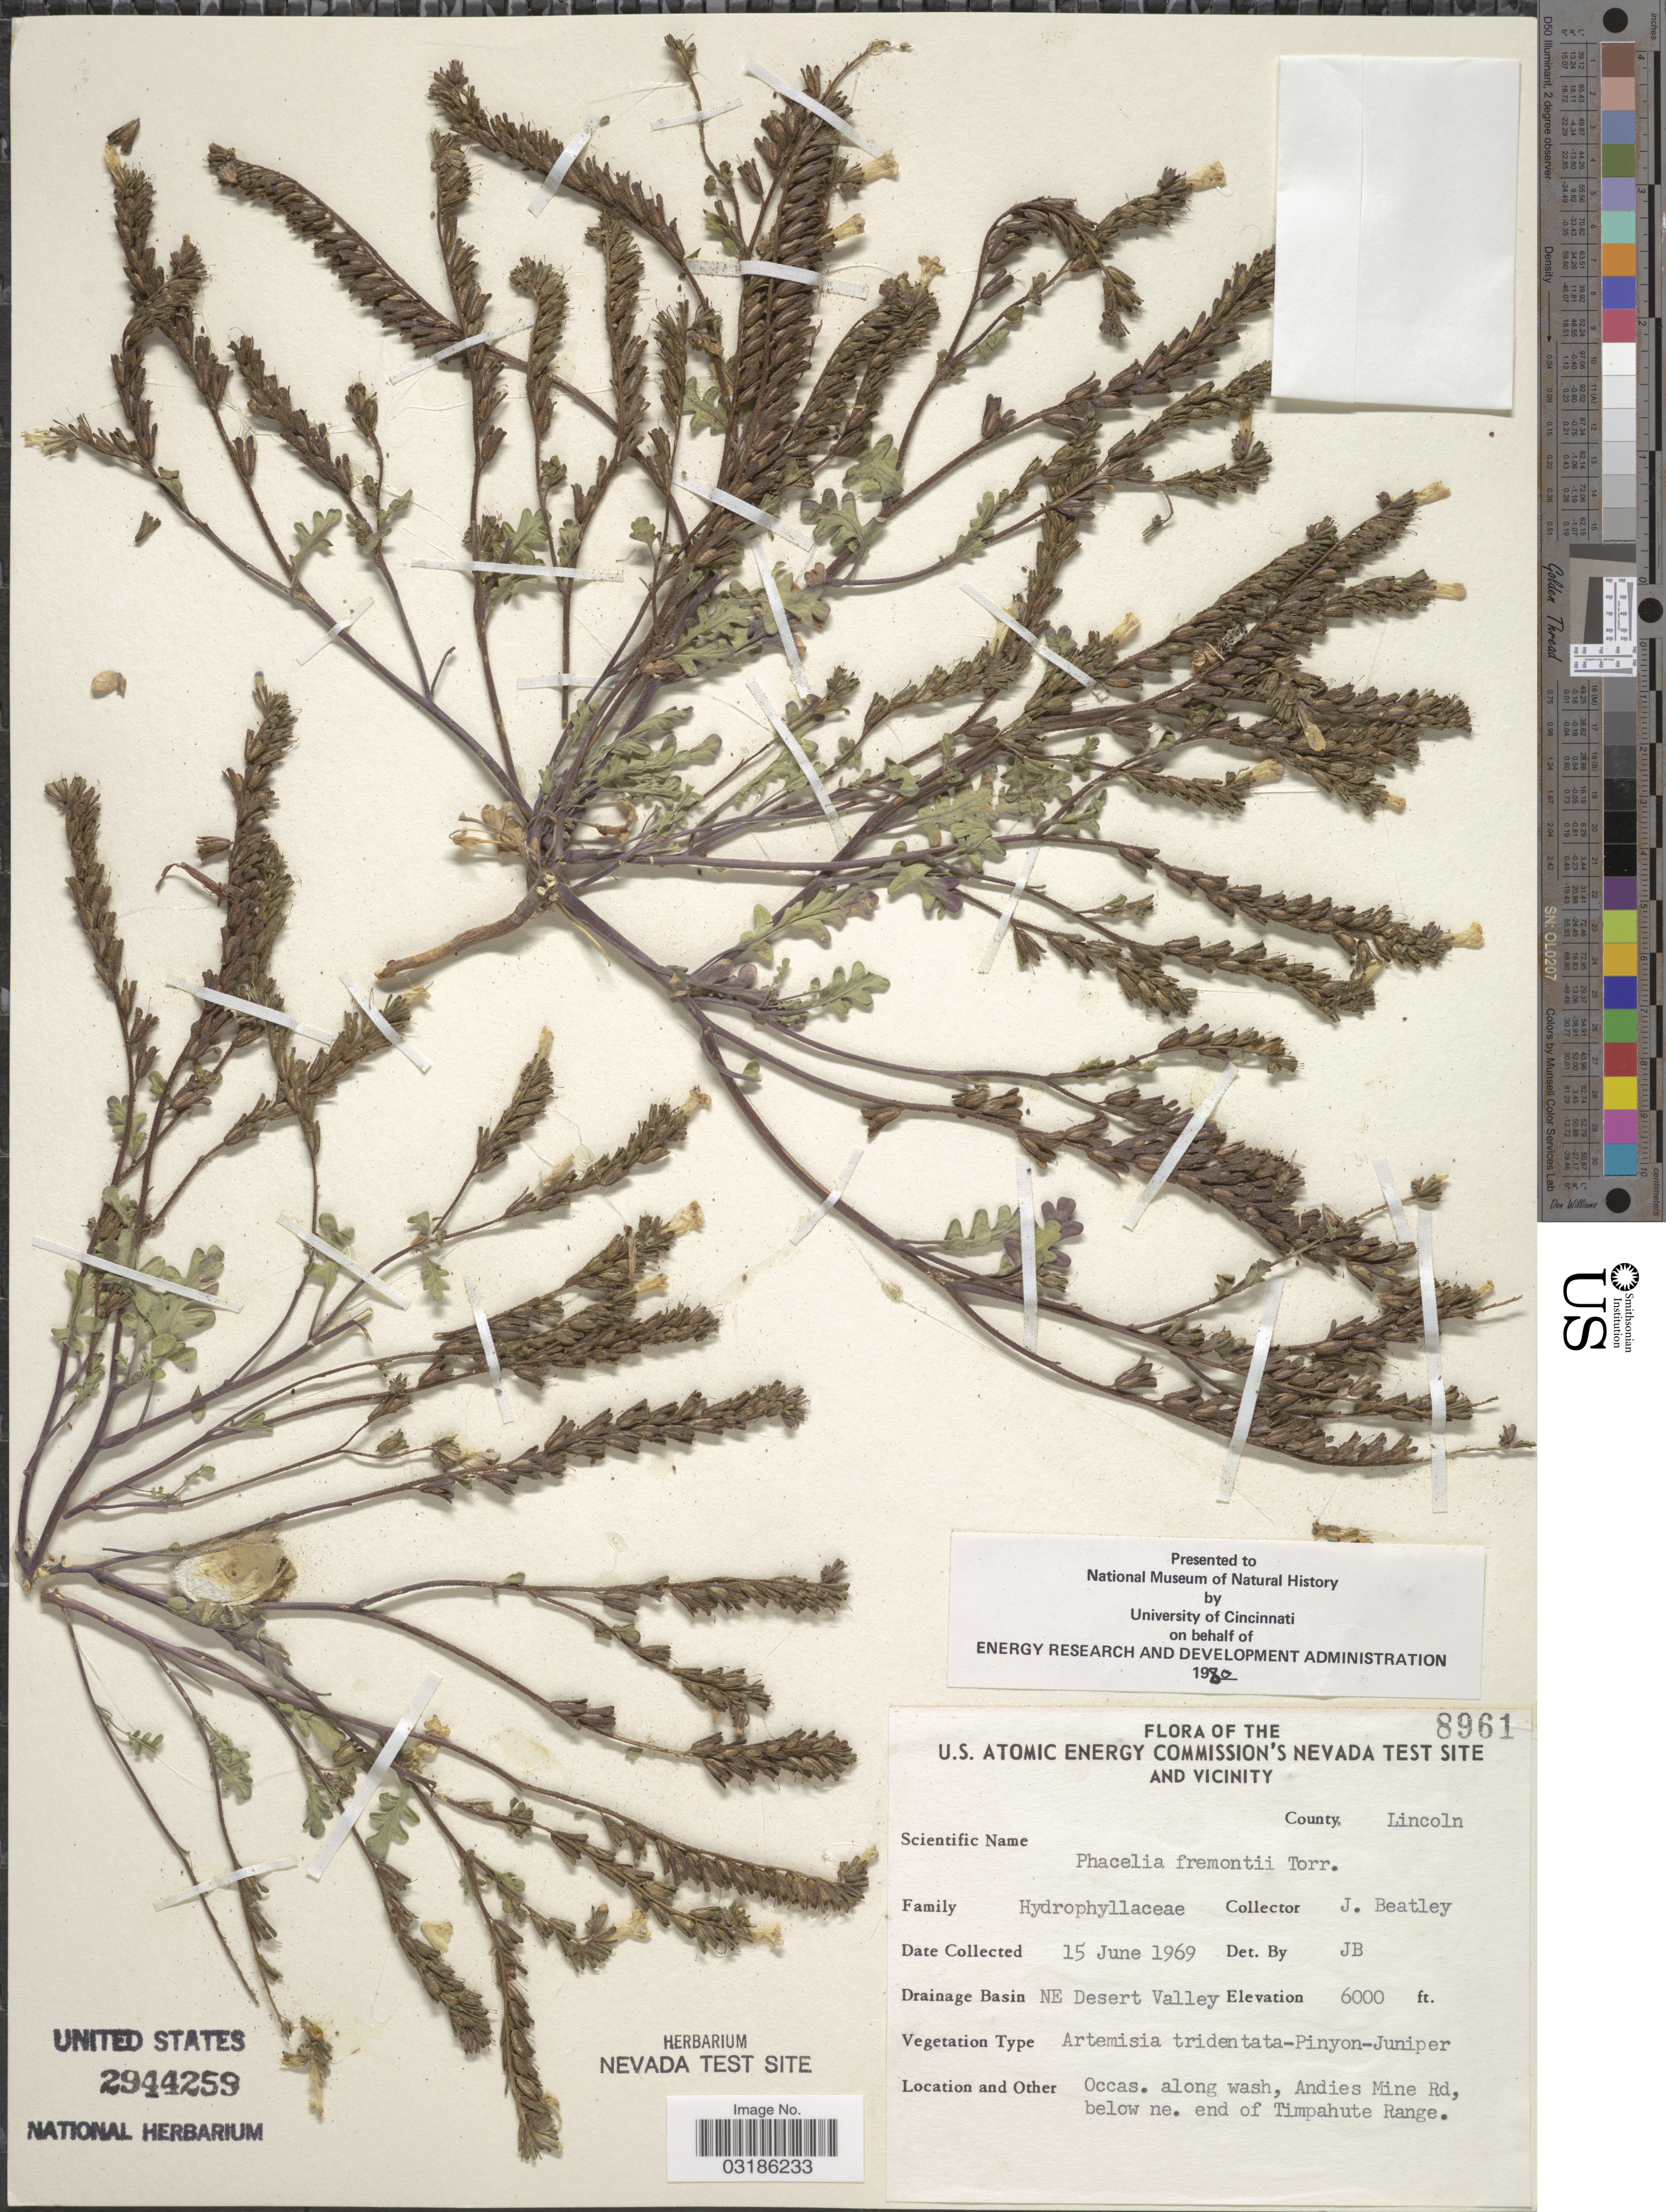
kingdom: Plantae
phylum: Tracheophyta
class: Magnoliopsida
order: Boraginales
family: Hydrophyllaceae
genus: Phacelia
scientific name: Phacelia fremontii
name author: Torr.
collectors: J. C. Beatley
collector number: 8961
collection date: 1969-06-15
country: United States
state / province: Nevada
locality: U.S. Atomic Energy Commission's Nevada Test Site and vicinity. County Lincoln. Drainage Basin NE Desert Valley. Occas. along wash, Andies Mine Rd, below ne. end of Timpahute Range.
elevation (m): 1829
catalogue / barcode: US 2944259